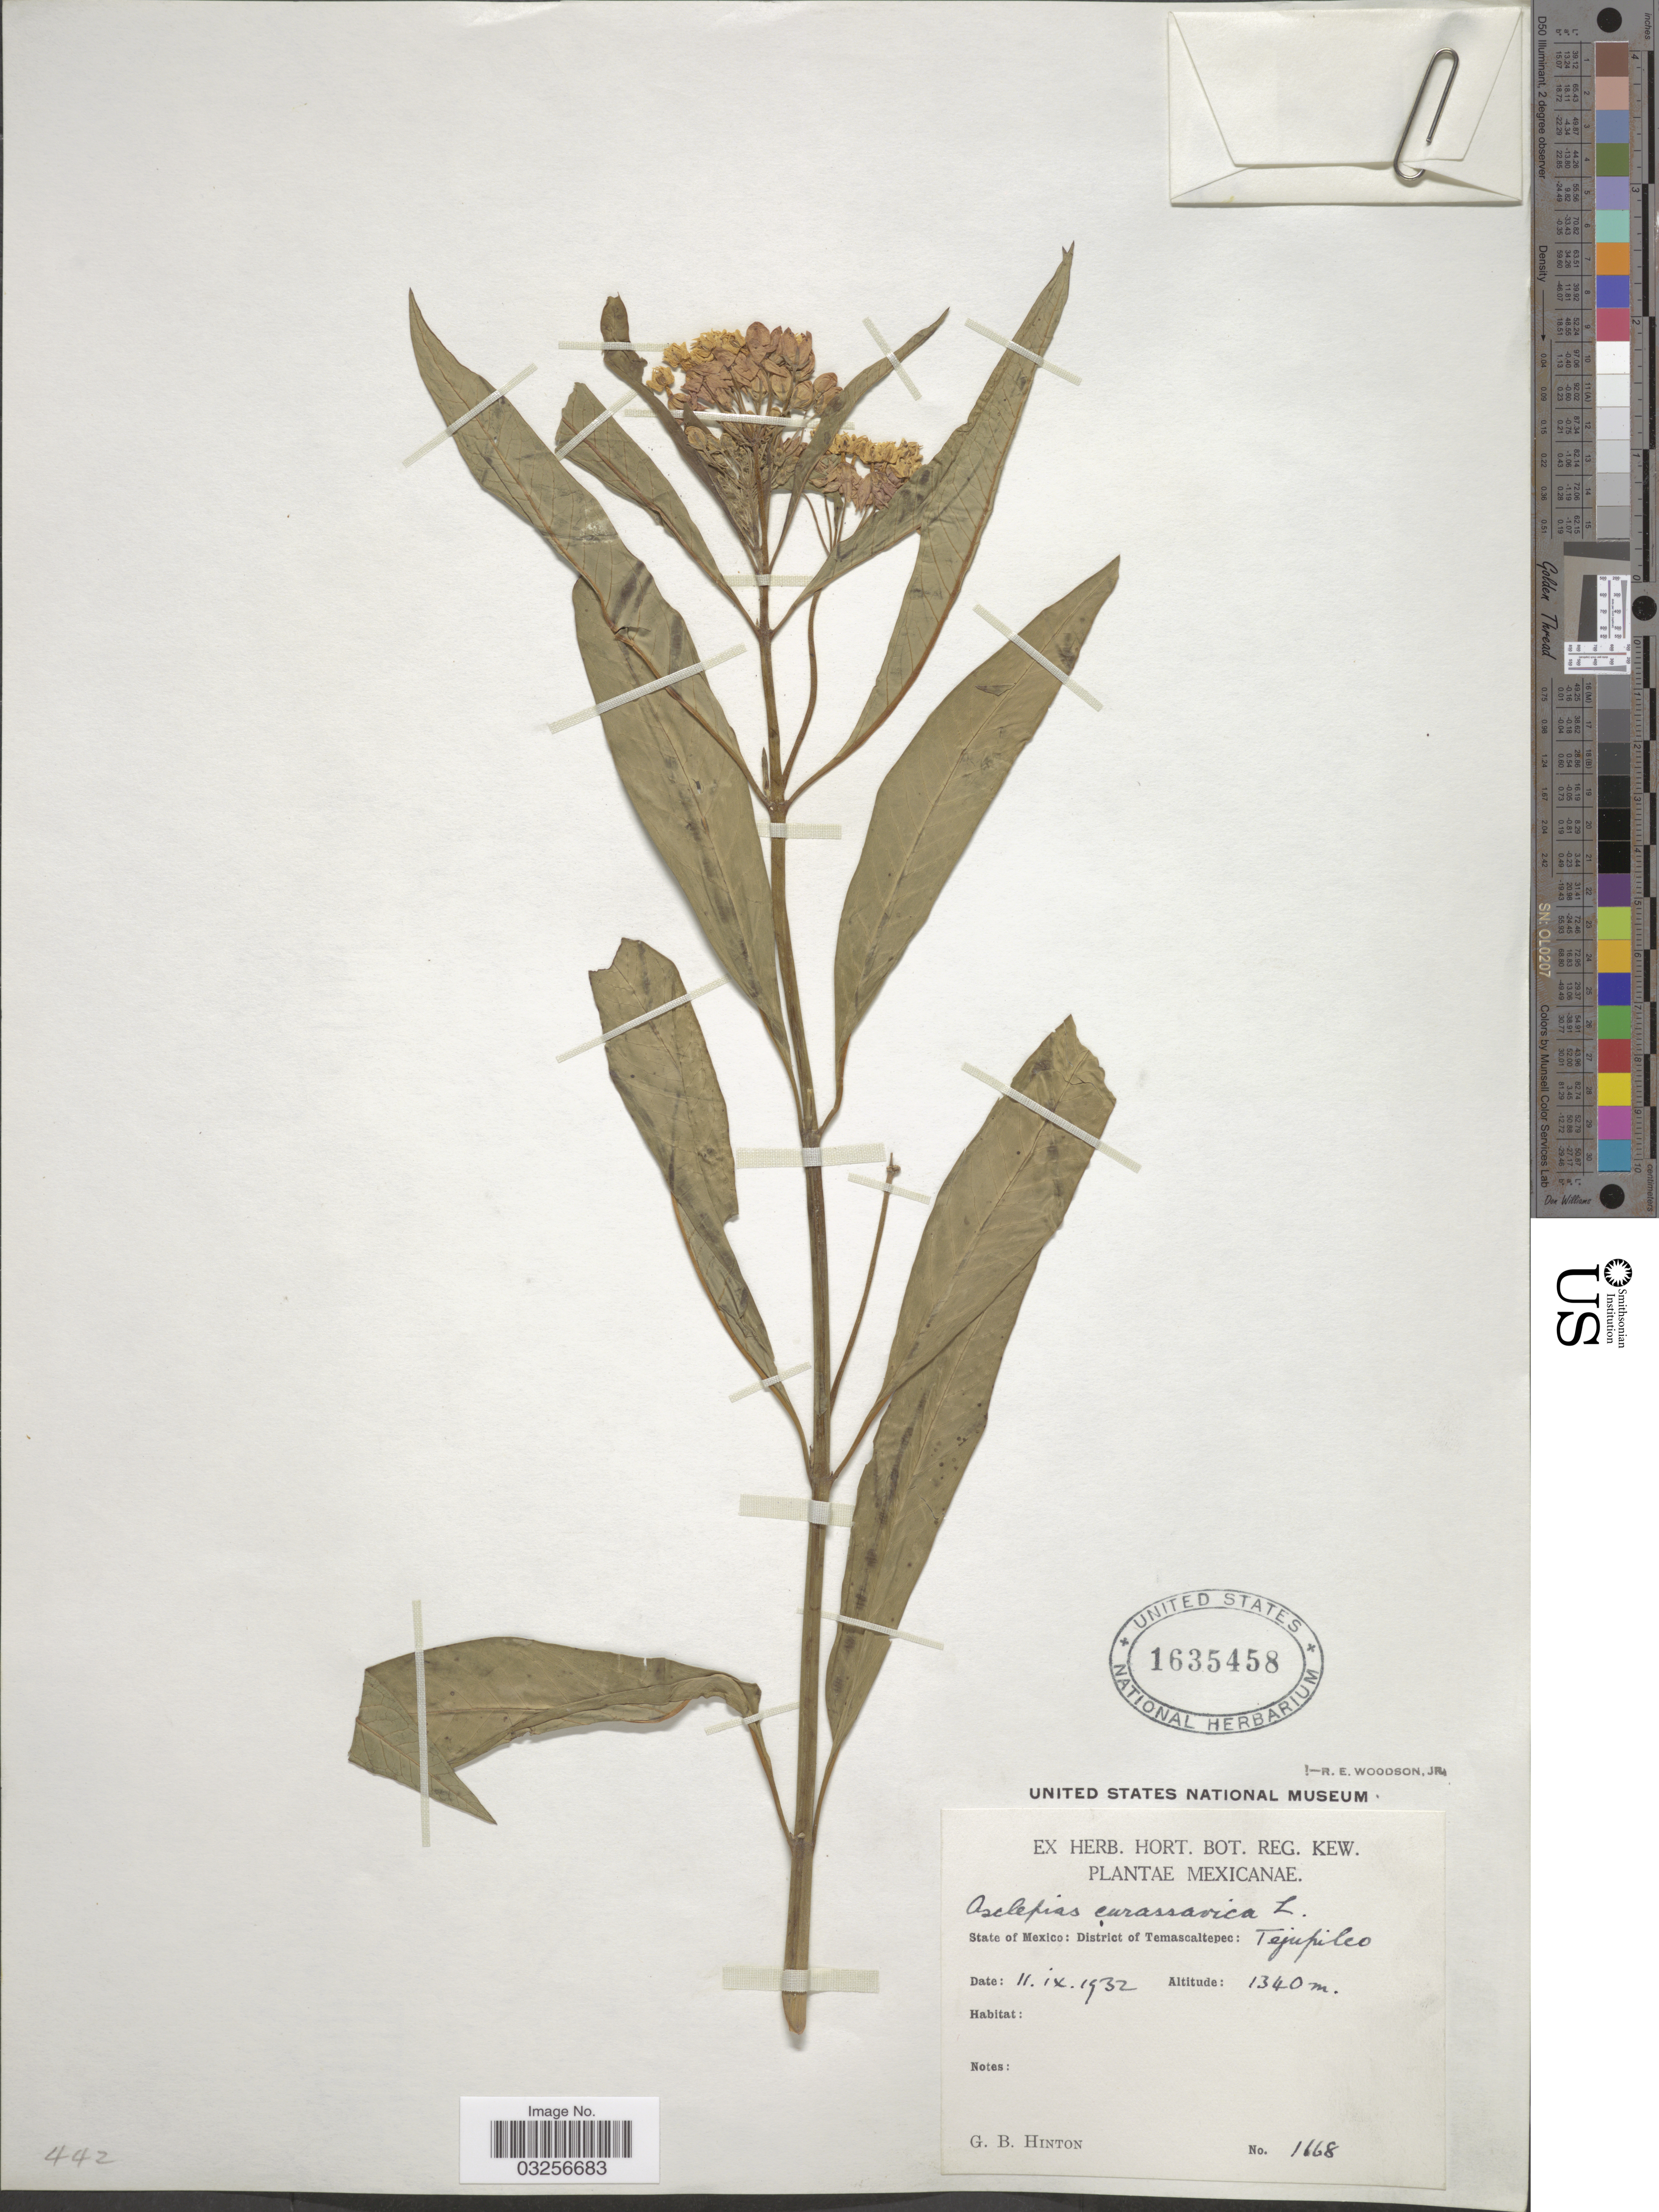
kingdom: Plantae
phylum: Tracheophyta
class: Magnoliopsida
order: Gentianales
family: Apocynaceae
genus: Asclepias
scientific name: Asclepias curassavica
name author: L.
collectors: G. B. Hinton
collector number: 1668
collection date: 1932-09-11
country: Mexico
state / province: México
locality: District of Temascaltepec: Tejupilco.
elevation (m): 1340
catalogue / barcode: US 1635458